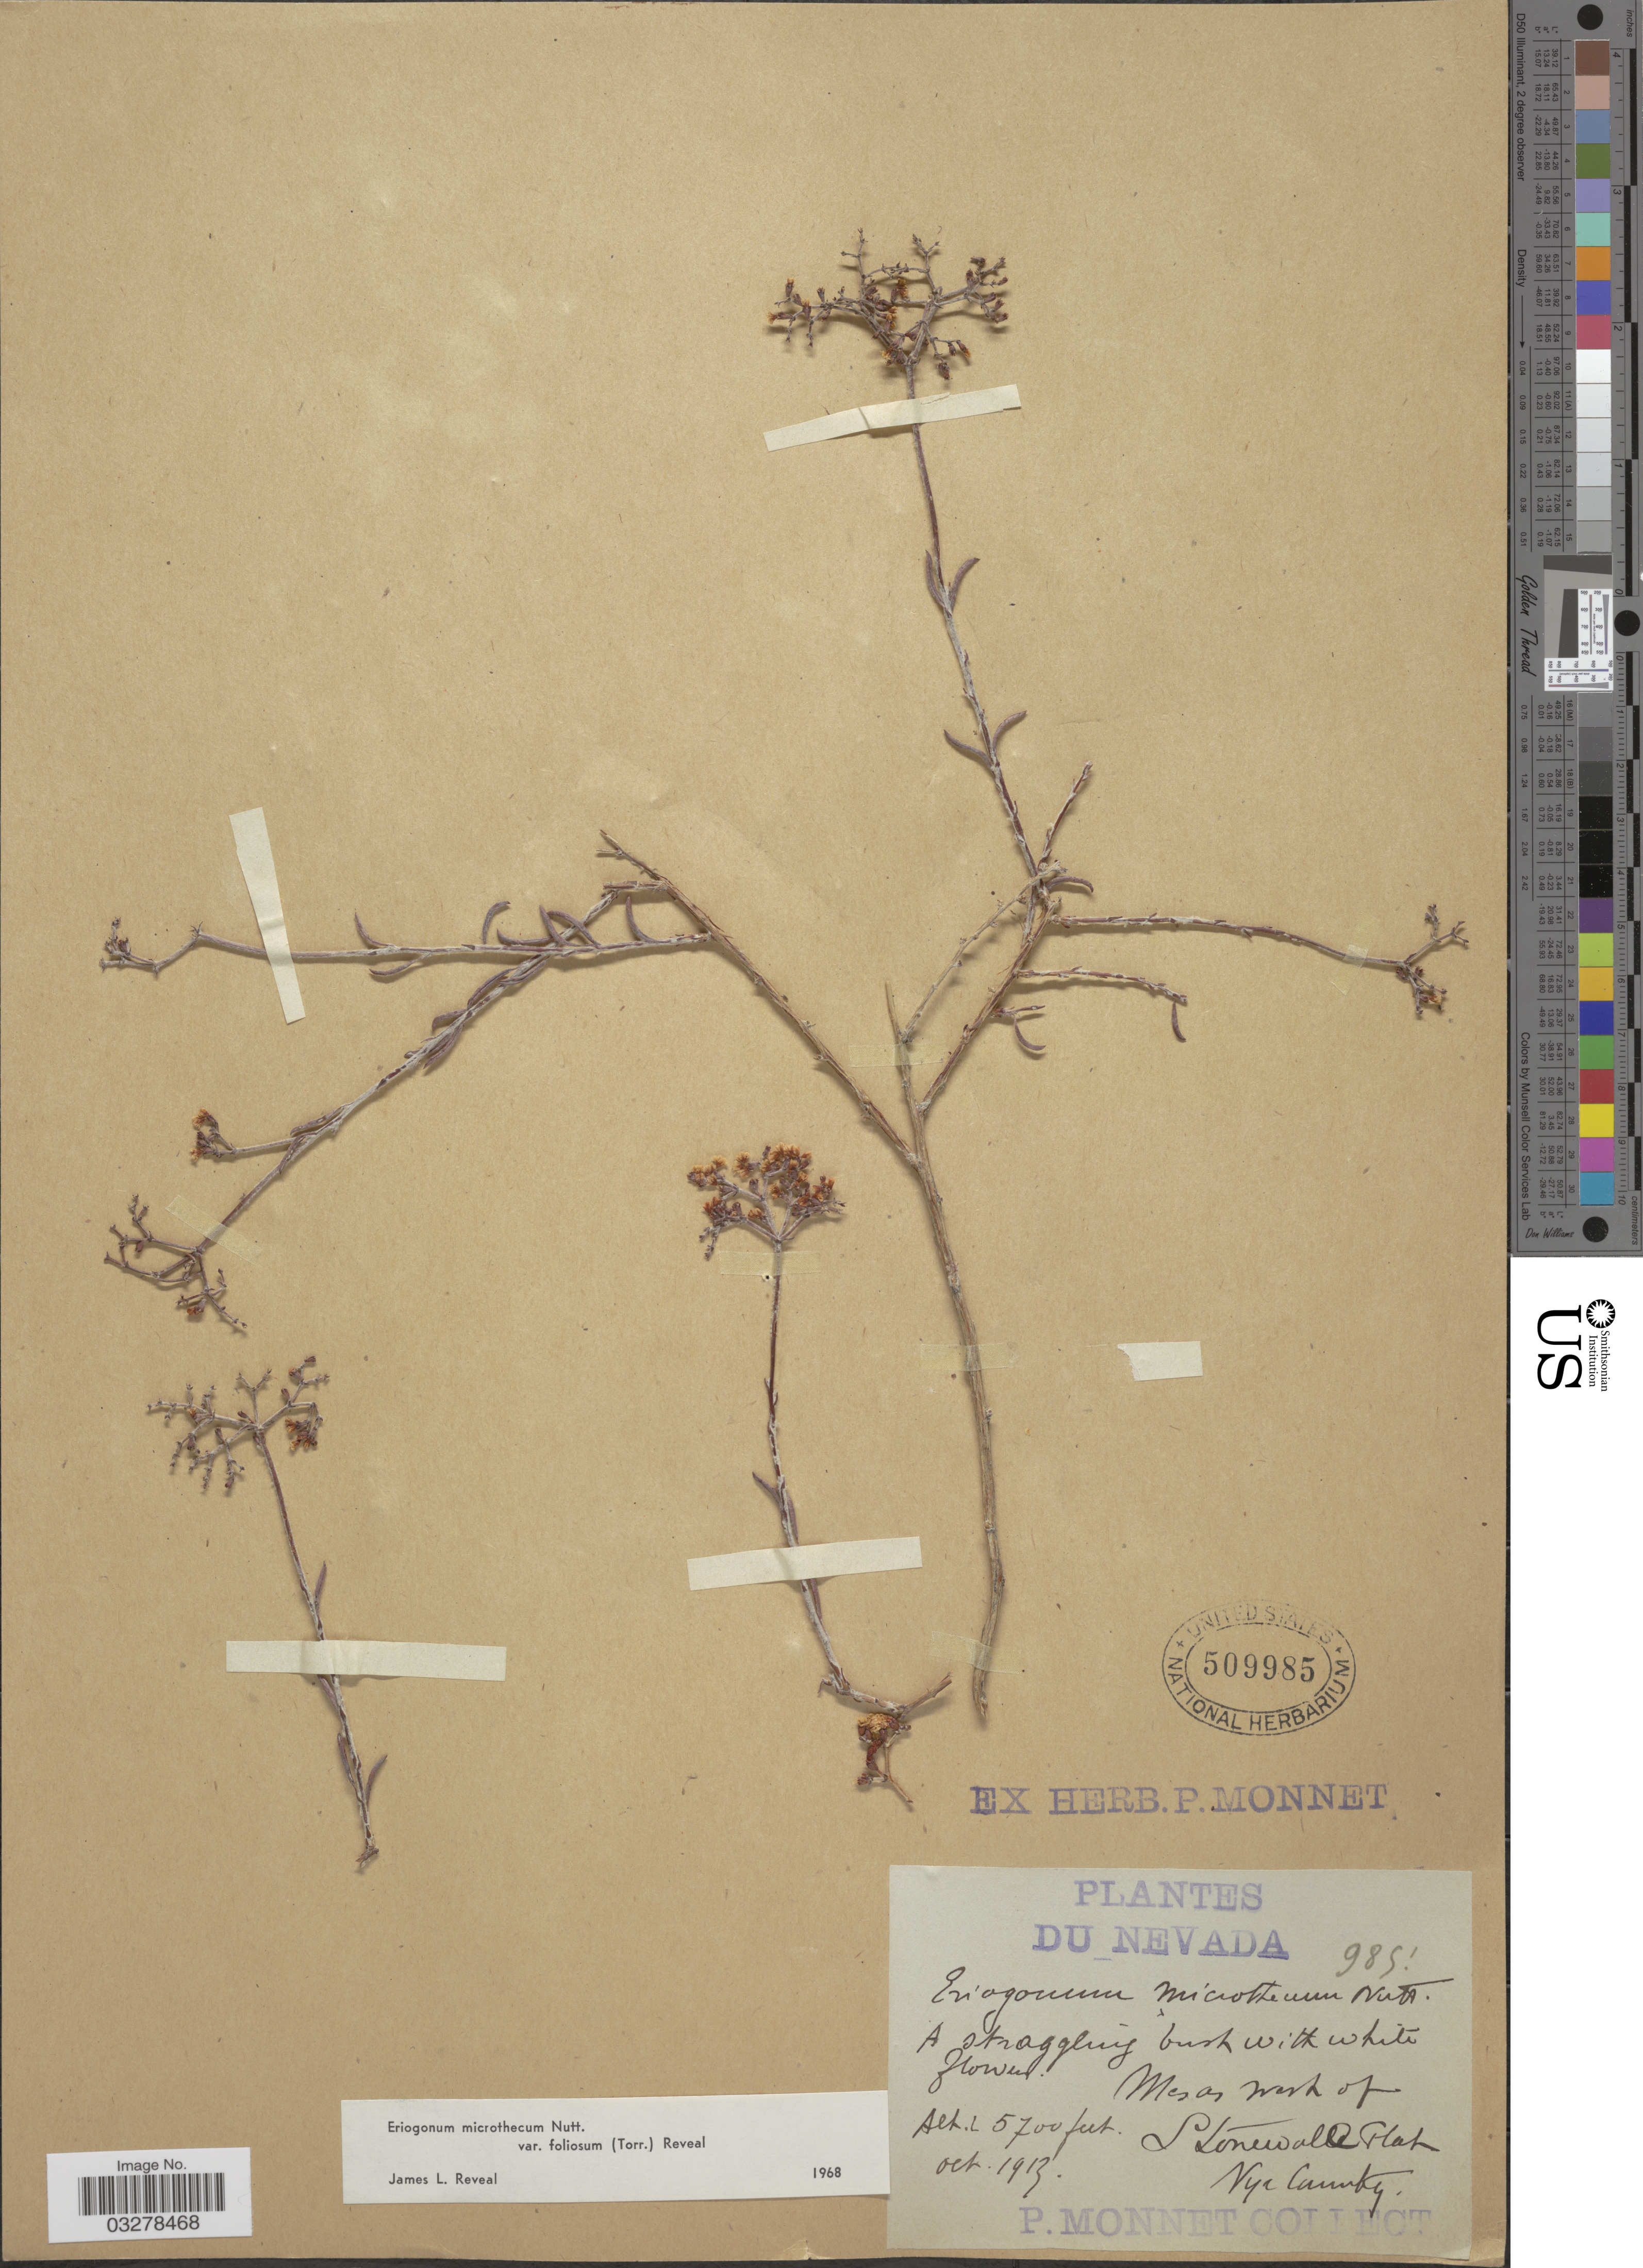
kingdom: Plantae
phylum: Tracheophyta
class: Magnoliopsida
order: Caryophyllales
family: Polygonaceae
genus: Eriogonum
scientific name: Eriogonum microtheca var. foliosum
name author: (Torr. & A. Gray) Reveal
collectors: P. Monnet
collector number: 985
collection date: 1913-10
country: United States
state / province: Nevada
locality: Mesas west of Stonewall Flat. Nye County.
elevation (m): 1737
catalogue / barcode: US 509985